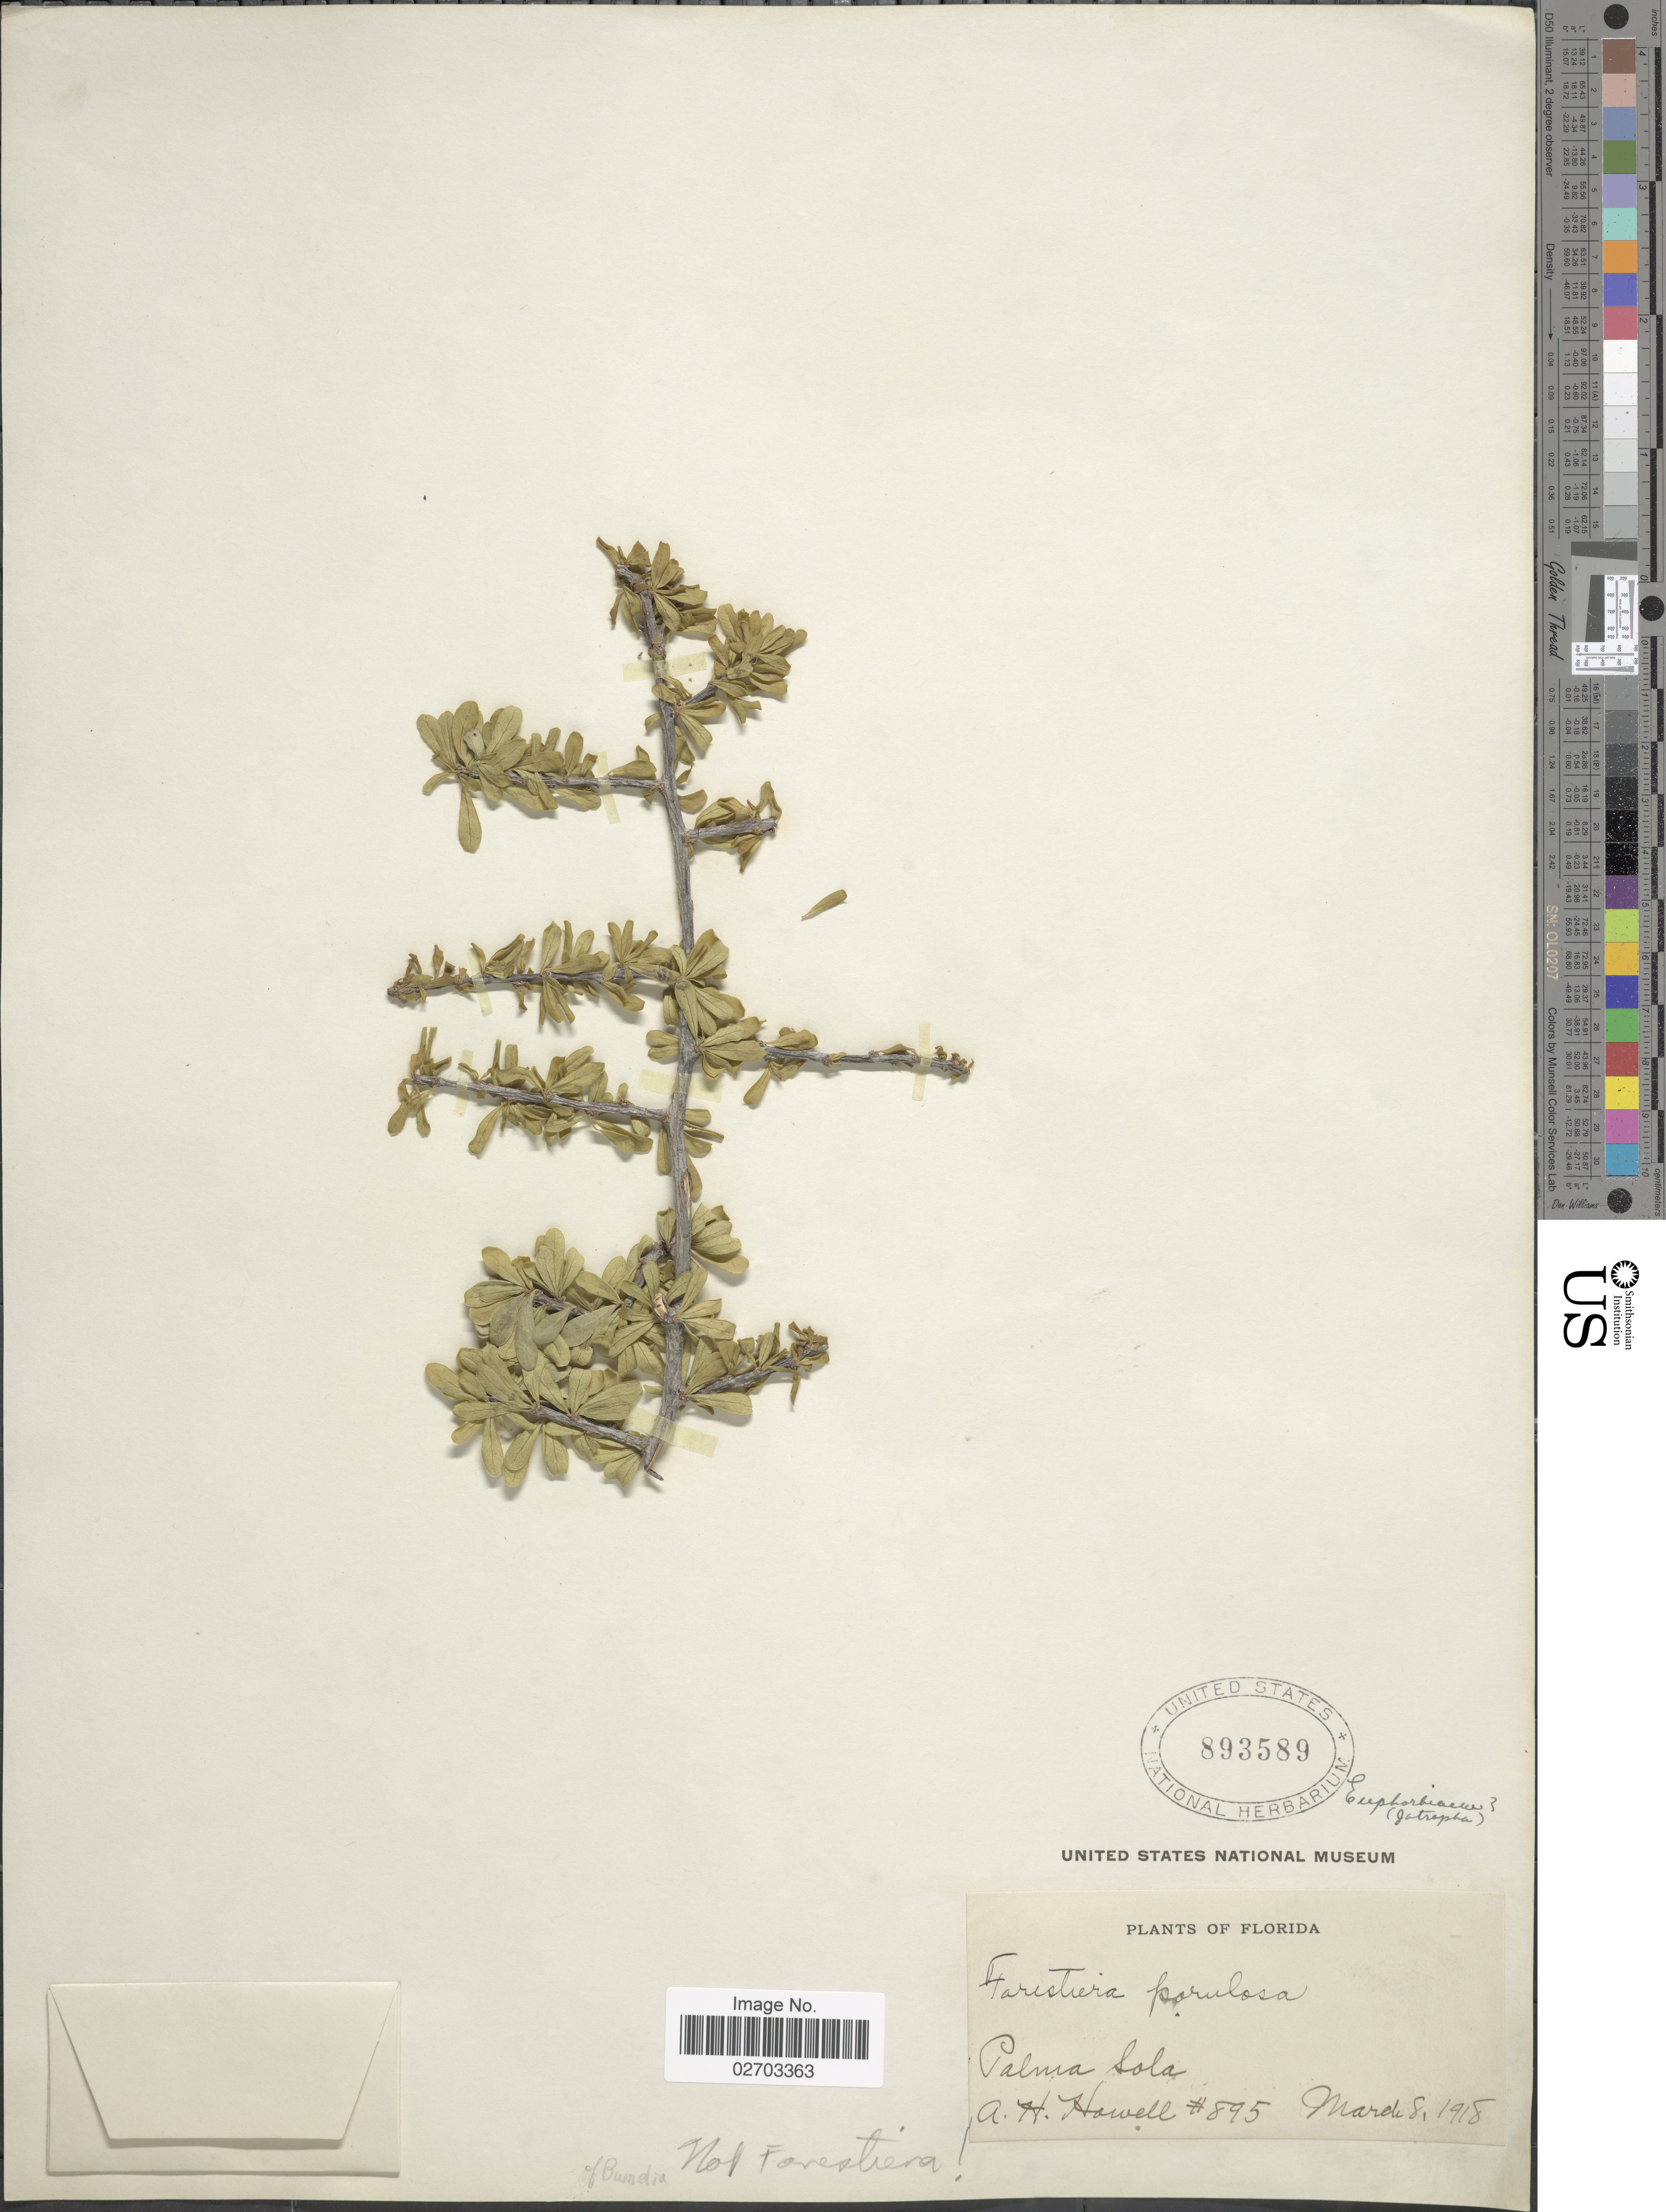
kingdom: Plantae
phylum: Tracheophyta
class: Magnoliopsida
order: Ericales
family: Sapotaceae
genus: Sideroxylon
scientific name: Sideroxylon sp.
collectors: A. Howell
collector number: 895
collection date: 1918-03-08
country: United States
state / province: Florida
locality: Palma Sola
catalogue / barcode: US 893589